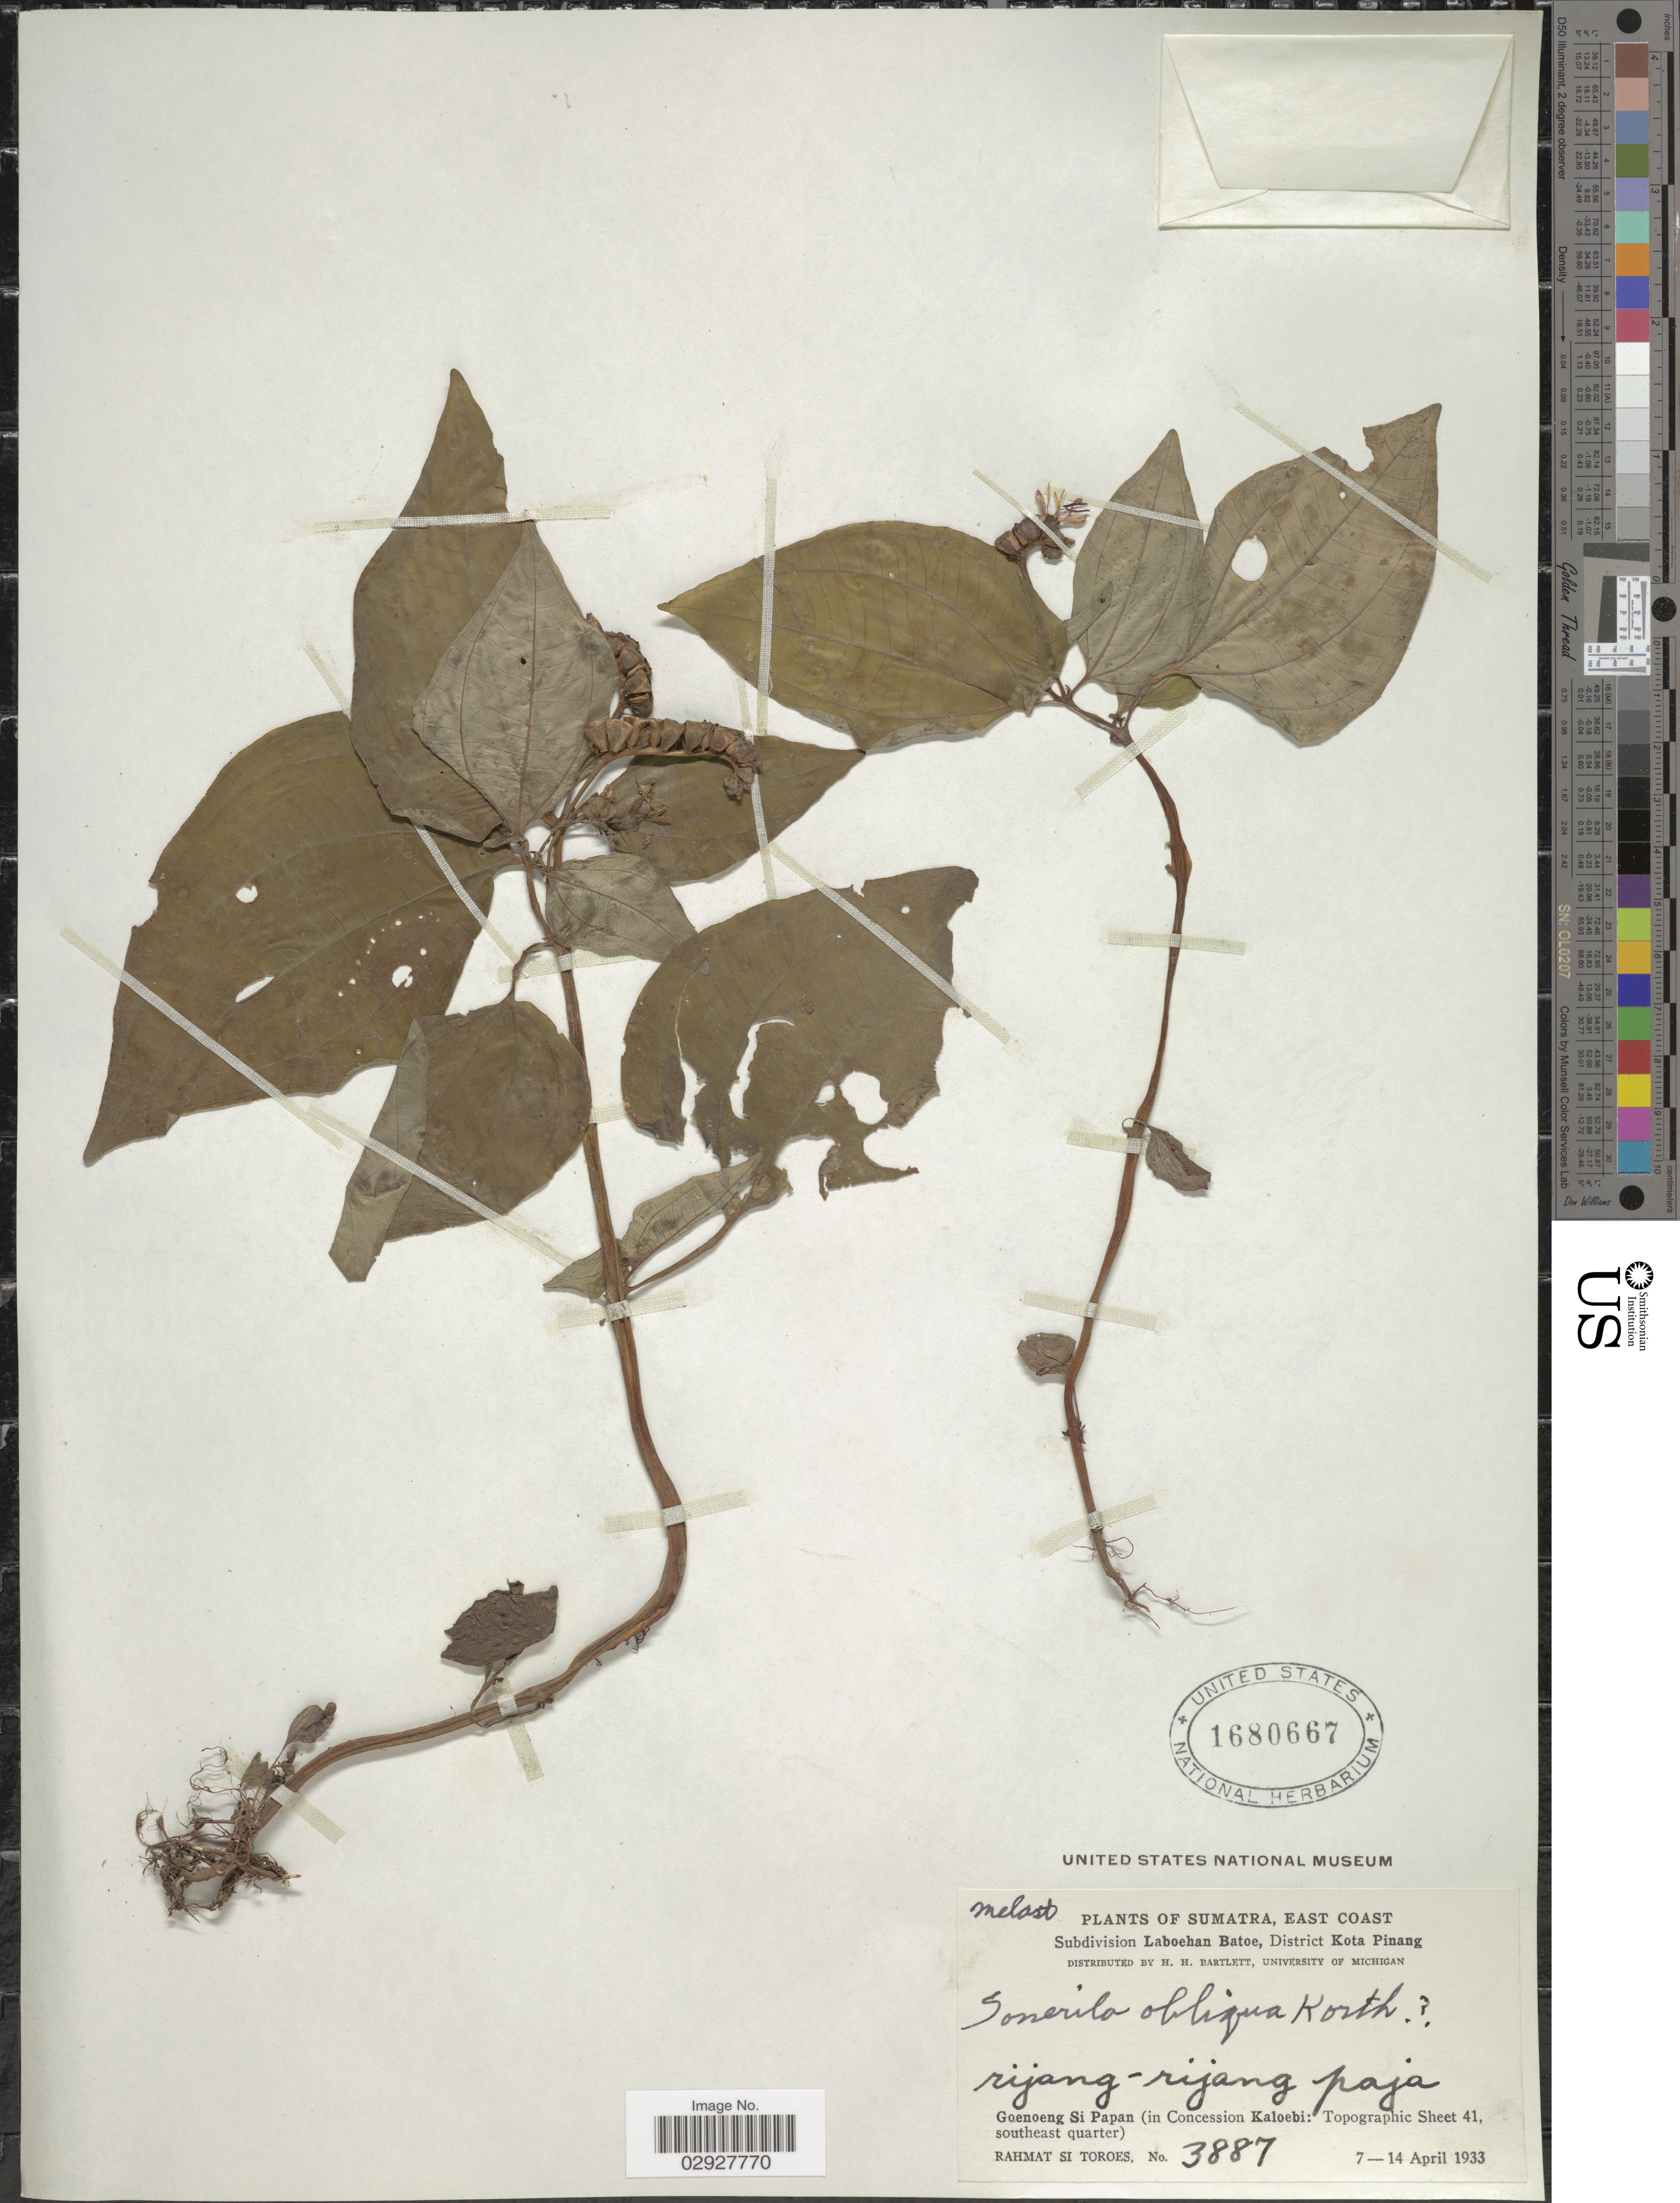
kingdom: Plantae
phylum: Tracheophyta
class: Magnoliopsida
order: Myrtales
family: Melastomataceae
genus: Sonerila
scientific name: Sonerila obliqua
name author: Korth.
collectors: Rahmat Si Boeea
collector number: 3887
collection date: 1933-04-07/1933-04-14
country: Indonesia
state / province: Sumatra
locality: East Coast. Subdivision Laboehan Batoe, District Kota Pinang. Goenoeng Si Papan (in Concession Kaloebi: Topographic Sheet 41, southeast quarter).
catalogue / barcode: US 1680667